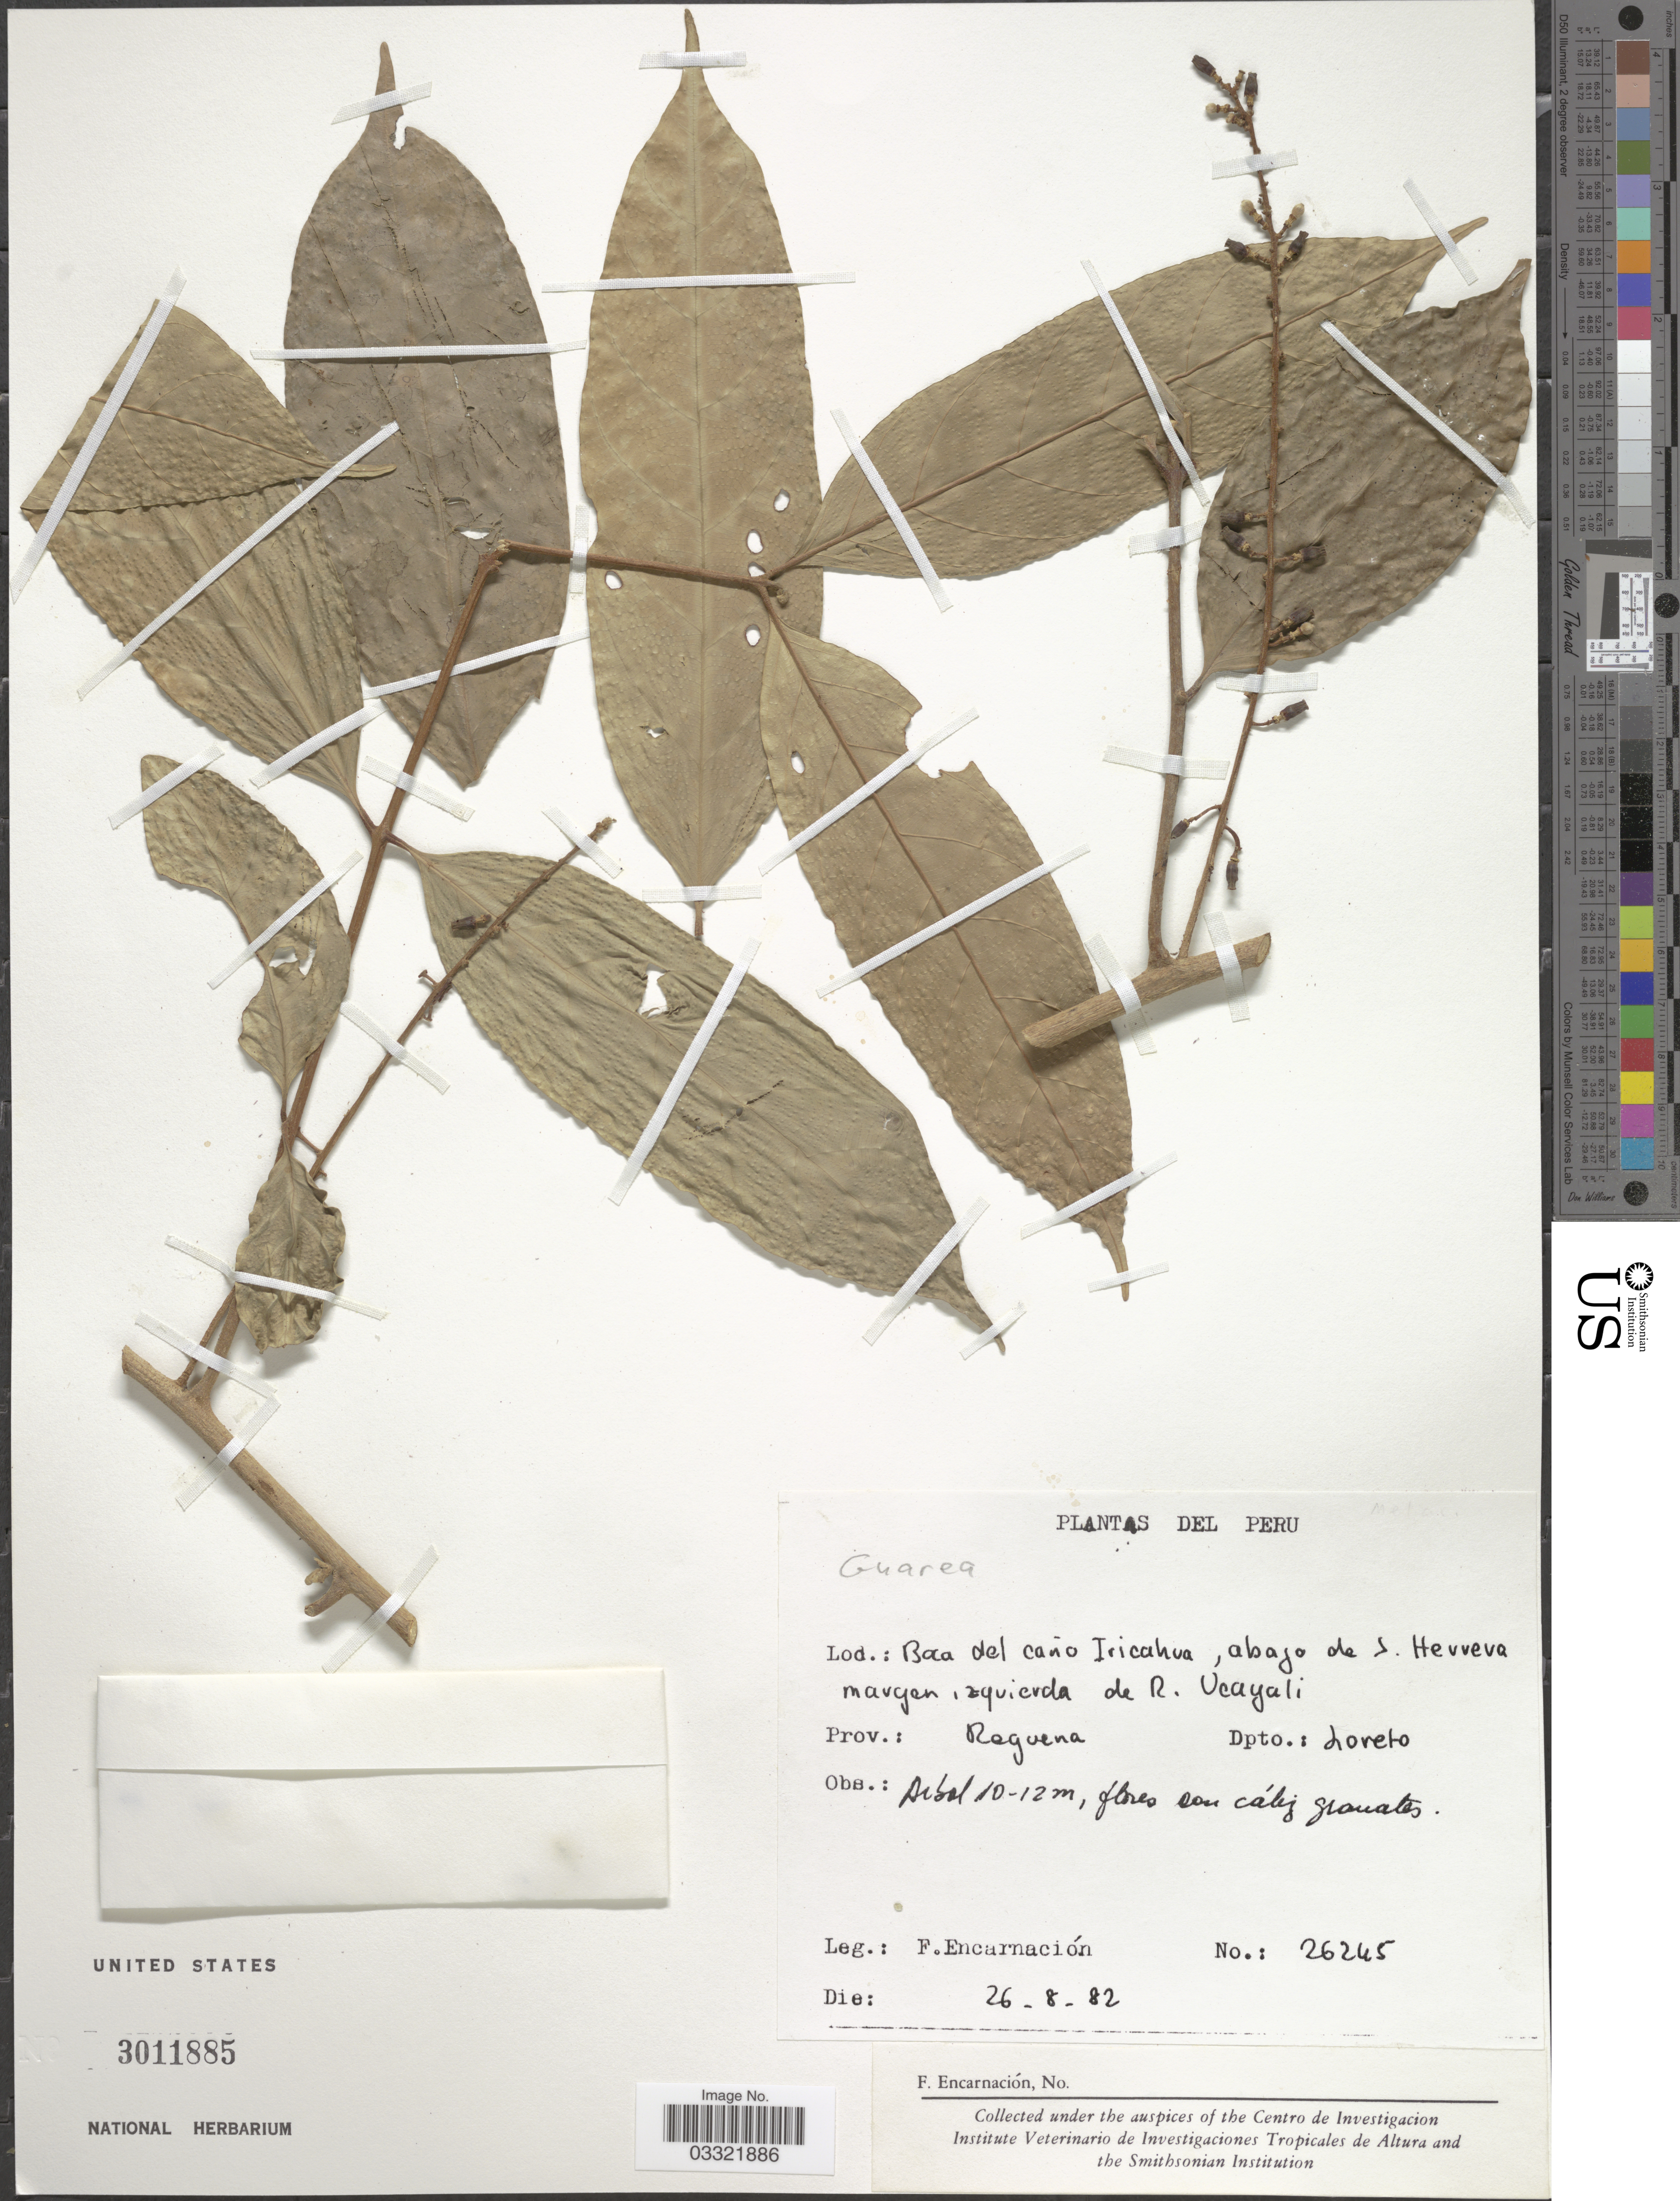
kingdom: Plantae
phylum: Tracheophyta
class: Magnoliopsida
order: Sapindales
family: Meliaceae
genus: Guarea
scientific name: Guarea sp.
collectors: F. Encarnación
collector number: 26245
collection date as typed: Transcribed d/m/y: 26/8/82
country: Peru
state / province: Loreto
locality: Boca del cañoIricahua, abajo de S. Herrera margen izquierda de R. Ucayali. Prov.: Requena, Dpto.: Loreto.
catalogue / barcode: US 3011885